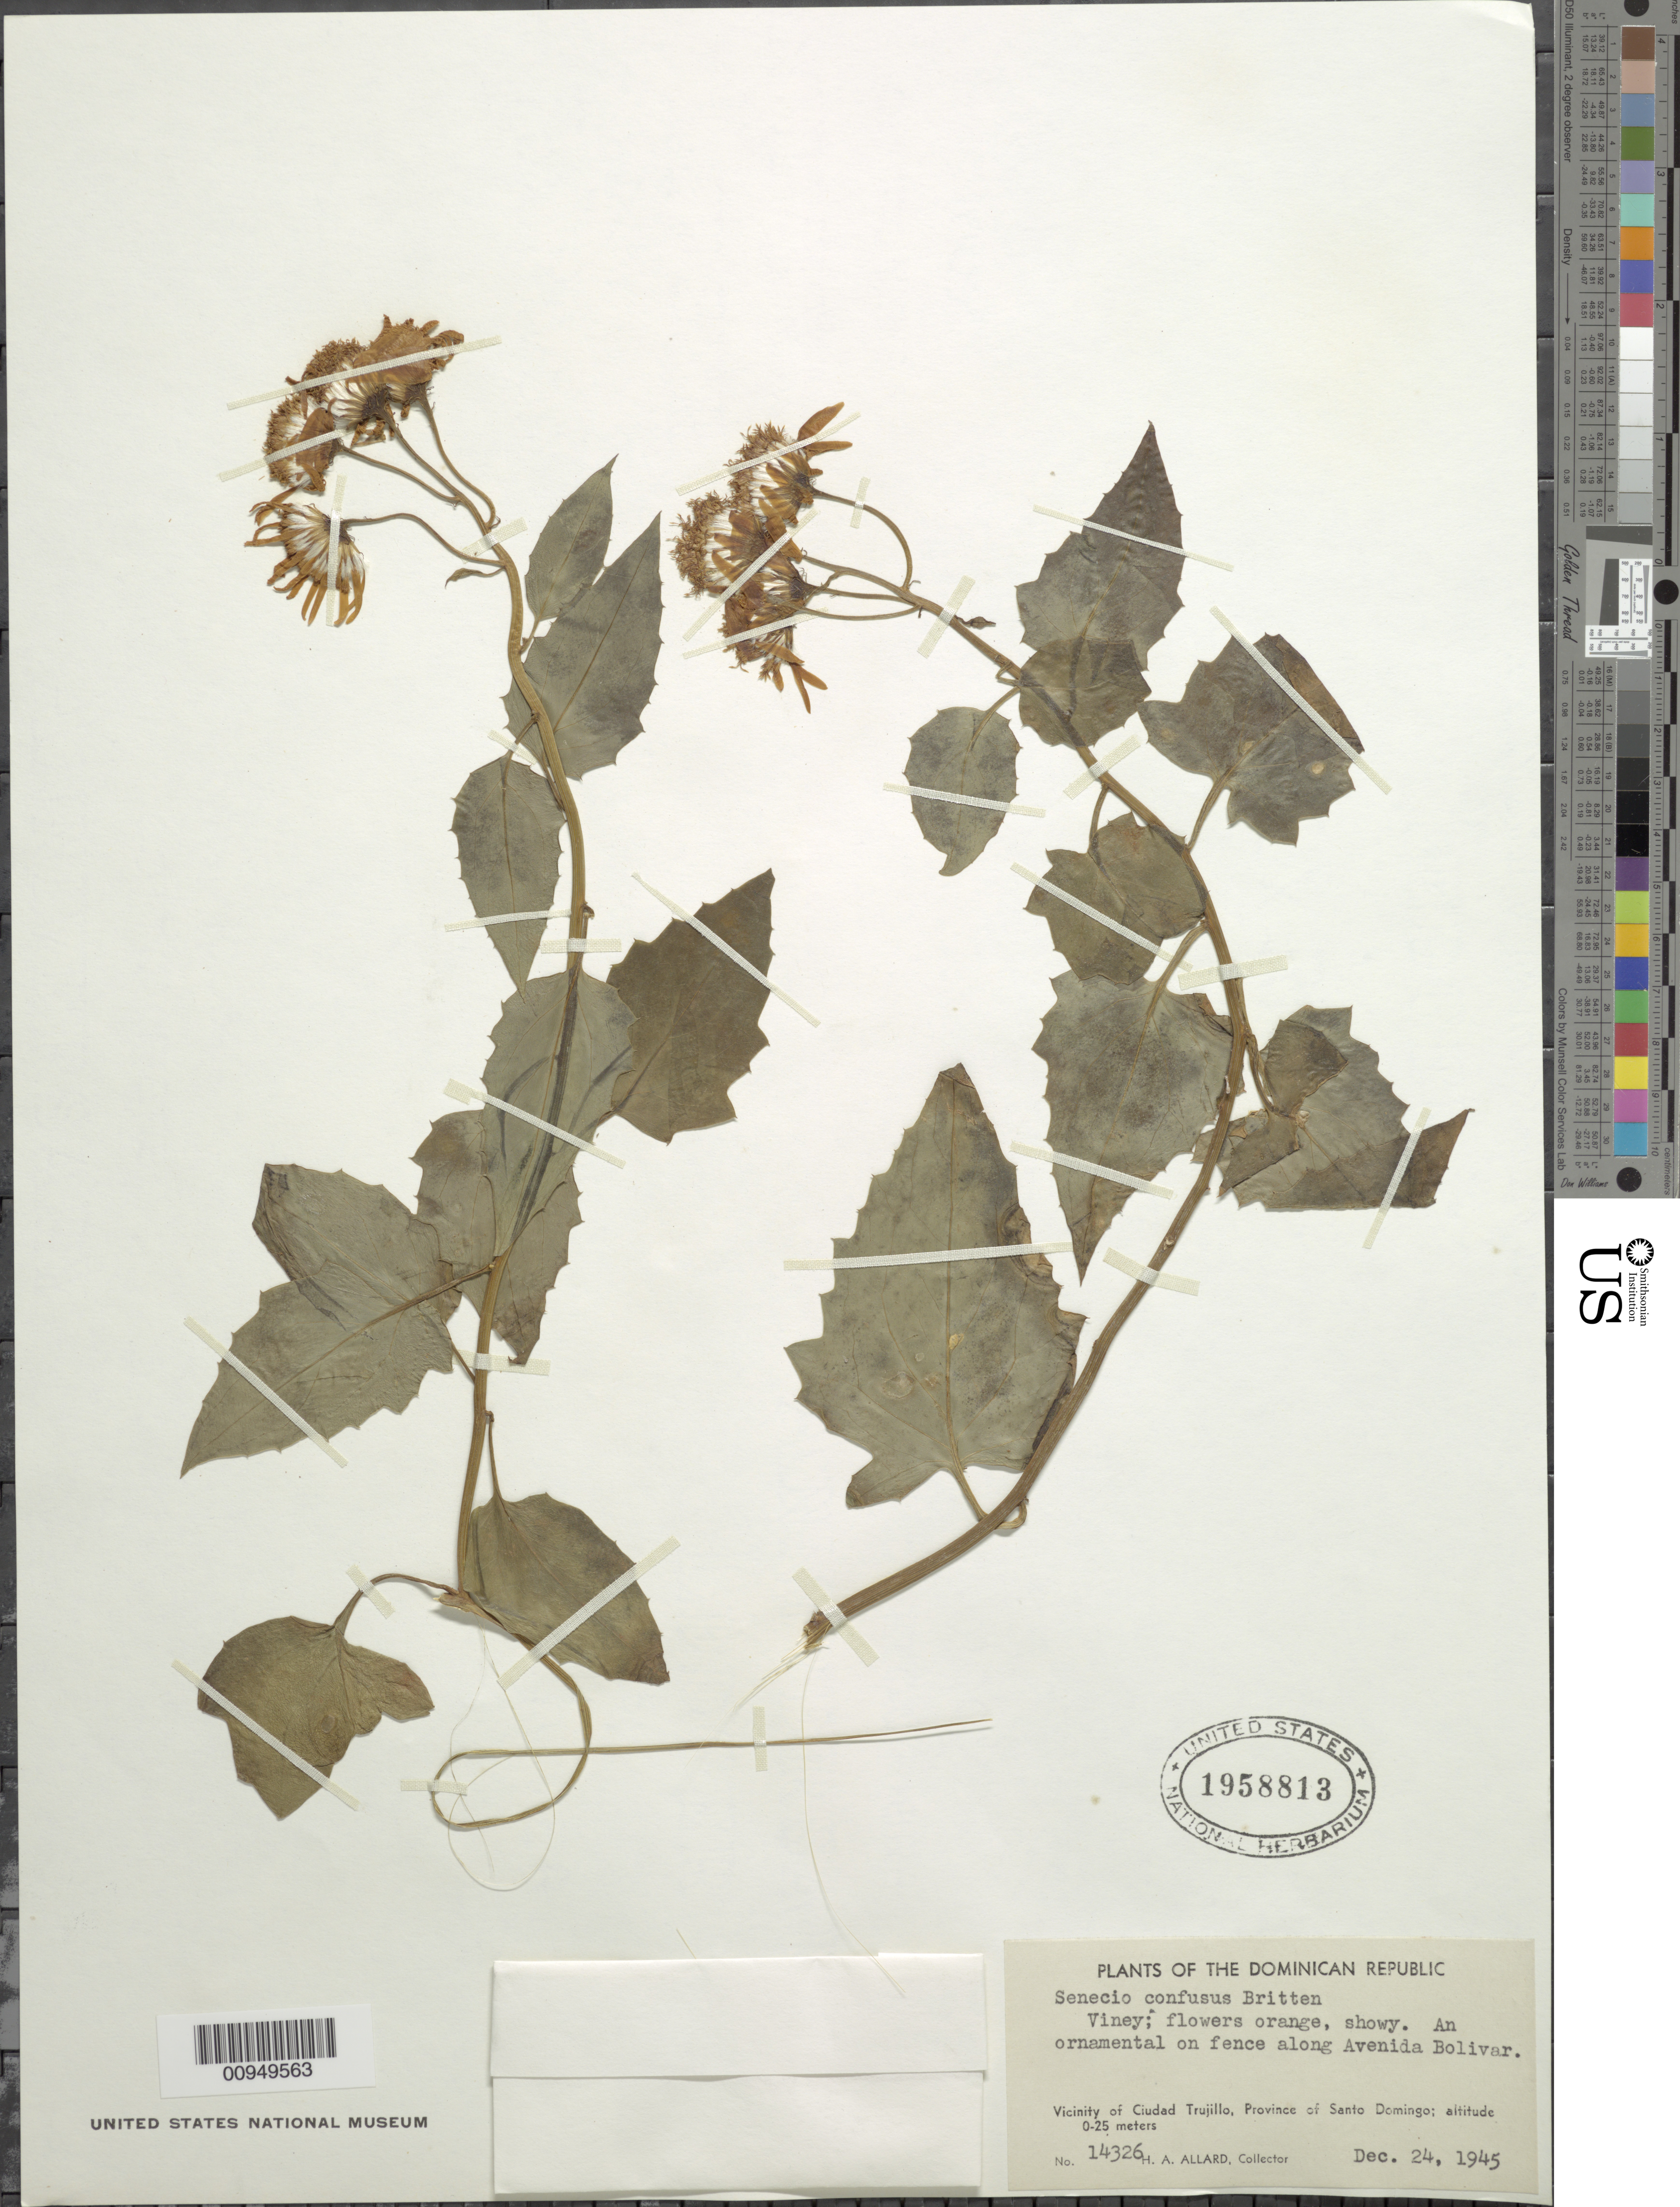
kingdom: Plantae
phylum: Tracheophyta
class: Magnoliopsida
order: Asterales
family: Asteraceae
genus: Pseudogynoxys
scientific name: Pseudogynoxys chenopodioides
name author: (Kunth) Cabrera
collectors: H. A. Allard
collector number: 14326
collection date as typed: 24 Dec 1945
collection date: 1945-12-24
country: Dominican Republic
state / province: Santo Domingo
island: Hispaniola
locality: Vicinity of Ciudad Trujillo, along Avenida Bolivar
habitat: On fence along avenida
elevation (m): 0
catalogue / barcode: US 1958813